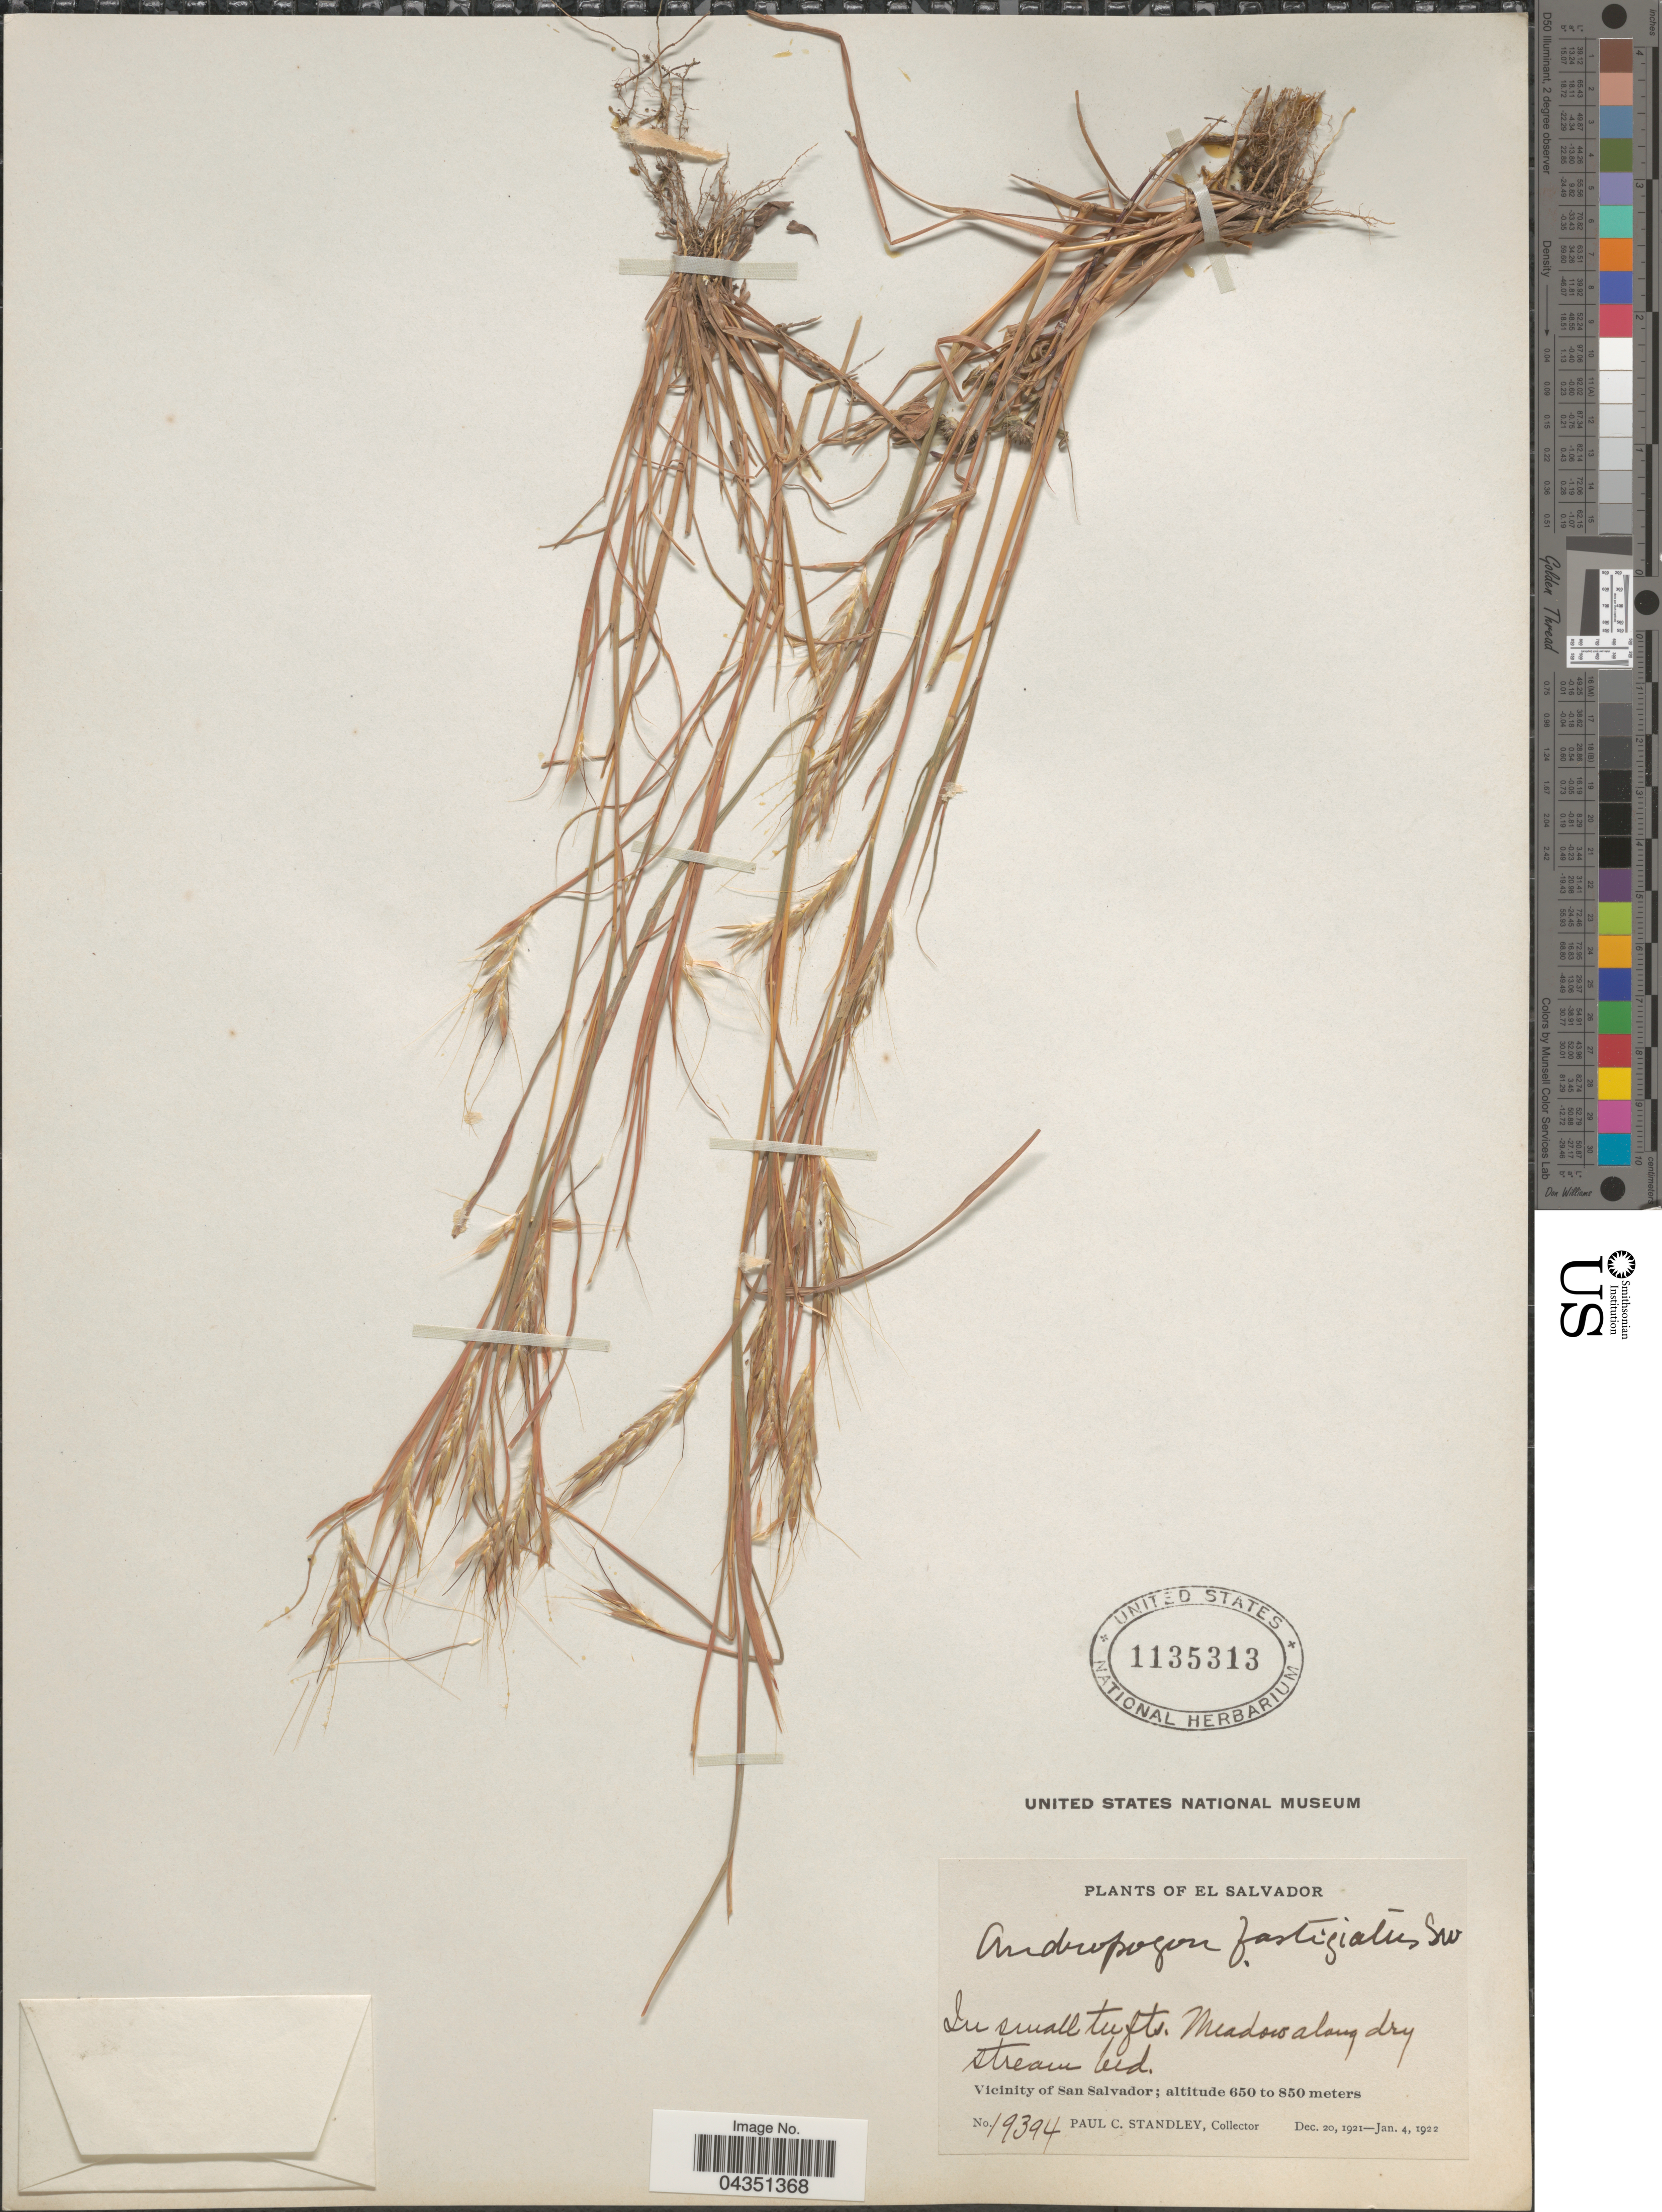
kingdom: Plantae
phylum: Tracheophyta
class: Liliopsida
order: Poales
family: Poaceae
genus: Diectomis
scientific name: Diectomis fastigiata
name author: (Sw.) P. Beauv.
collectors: P. C. Standley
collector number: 19394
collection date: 1921-12-20/1922-01-04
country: El Salvador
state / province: San Salvador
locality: Vicinity of San Salvador.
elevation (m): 650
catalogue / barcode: US 1135313